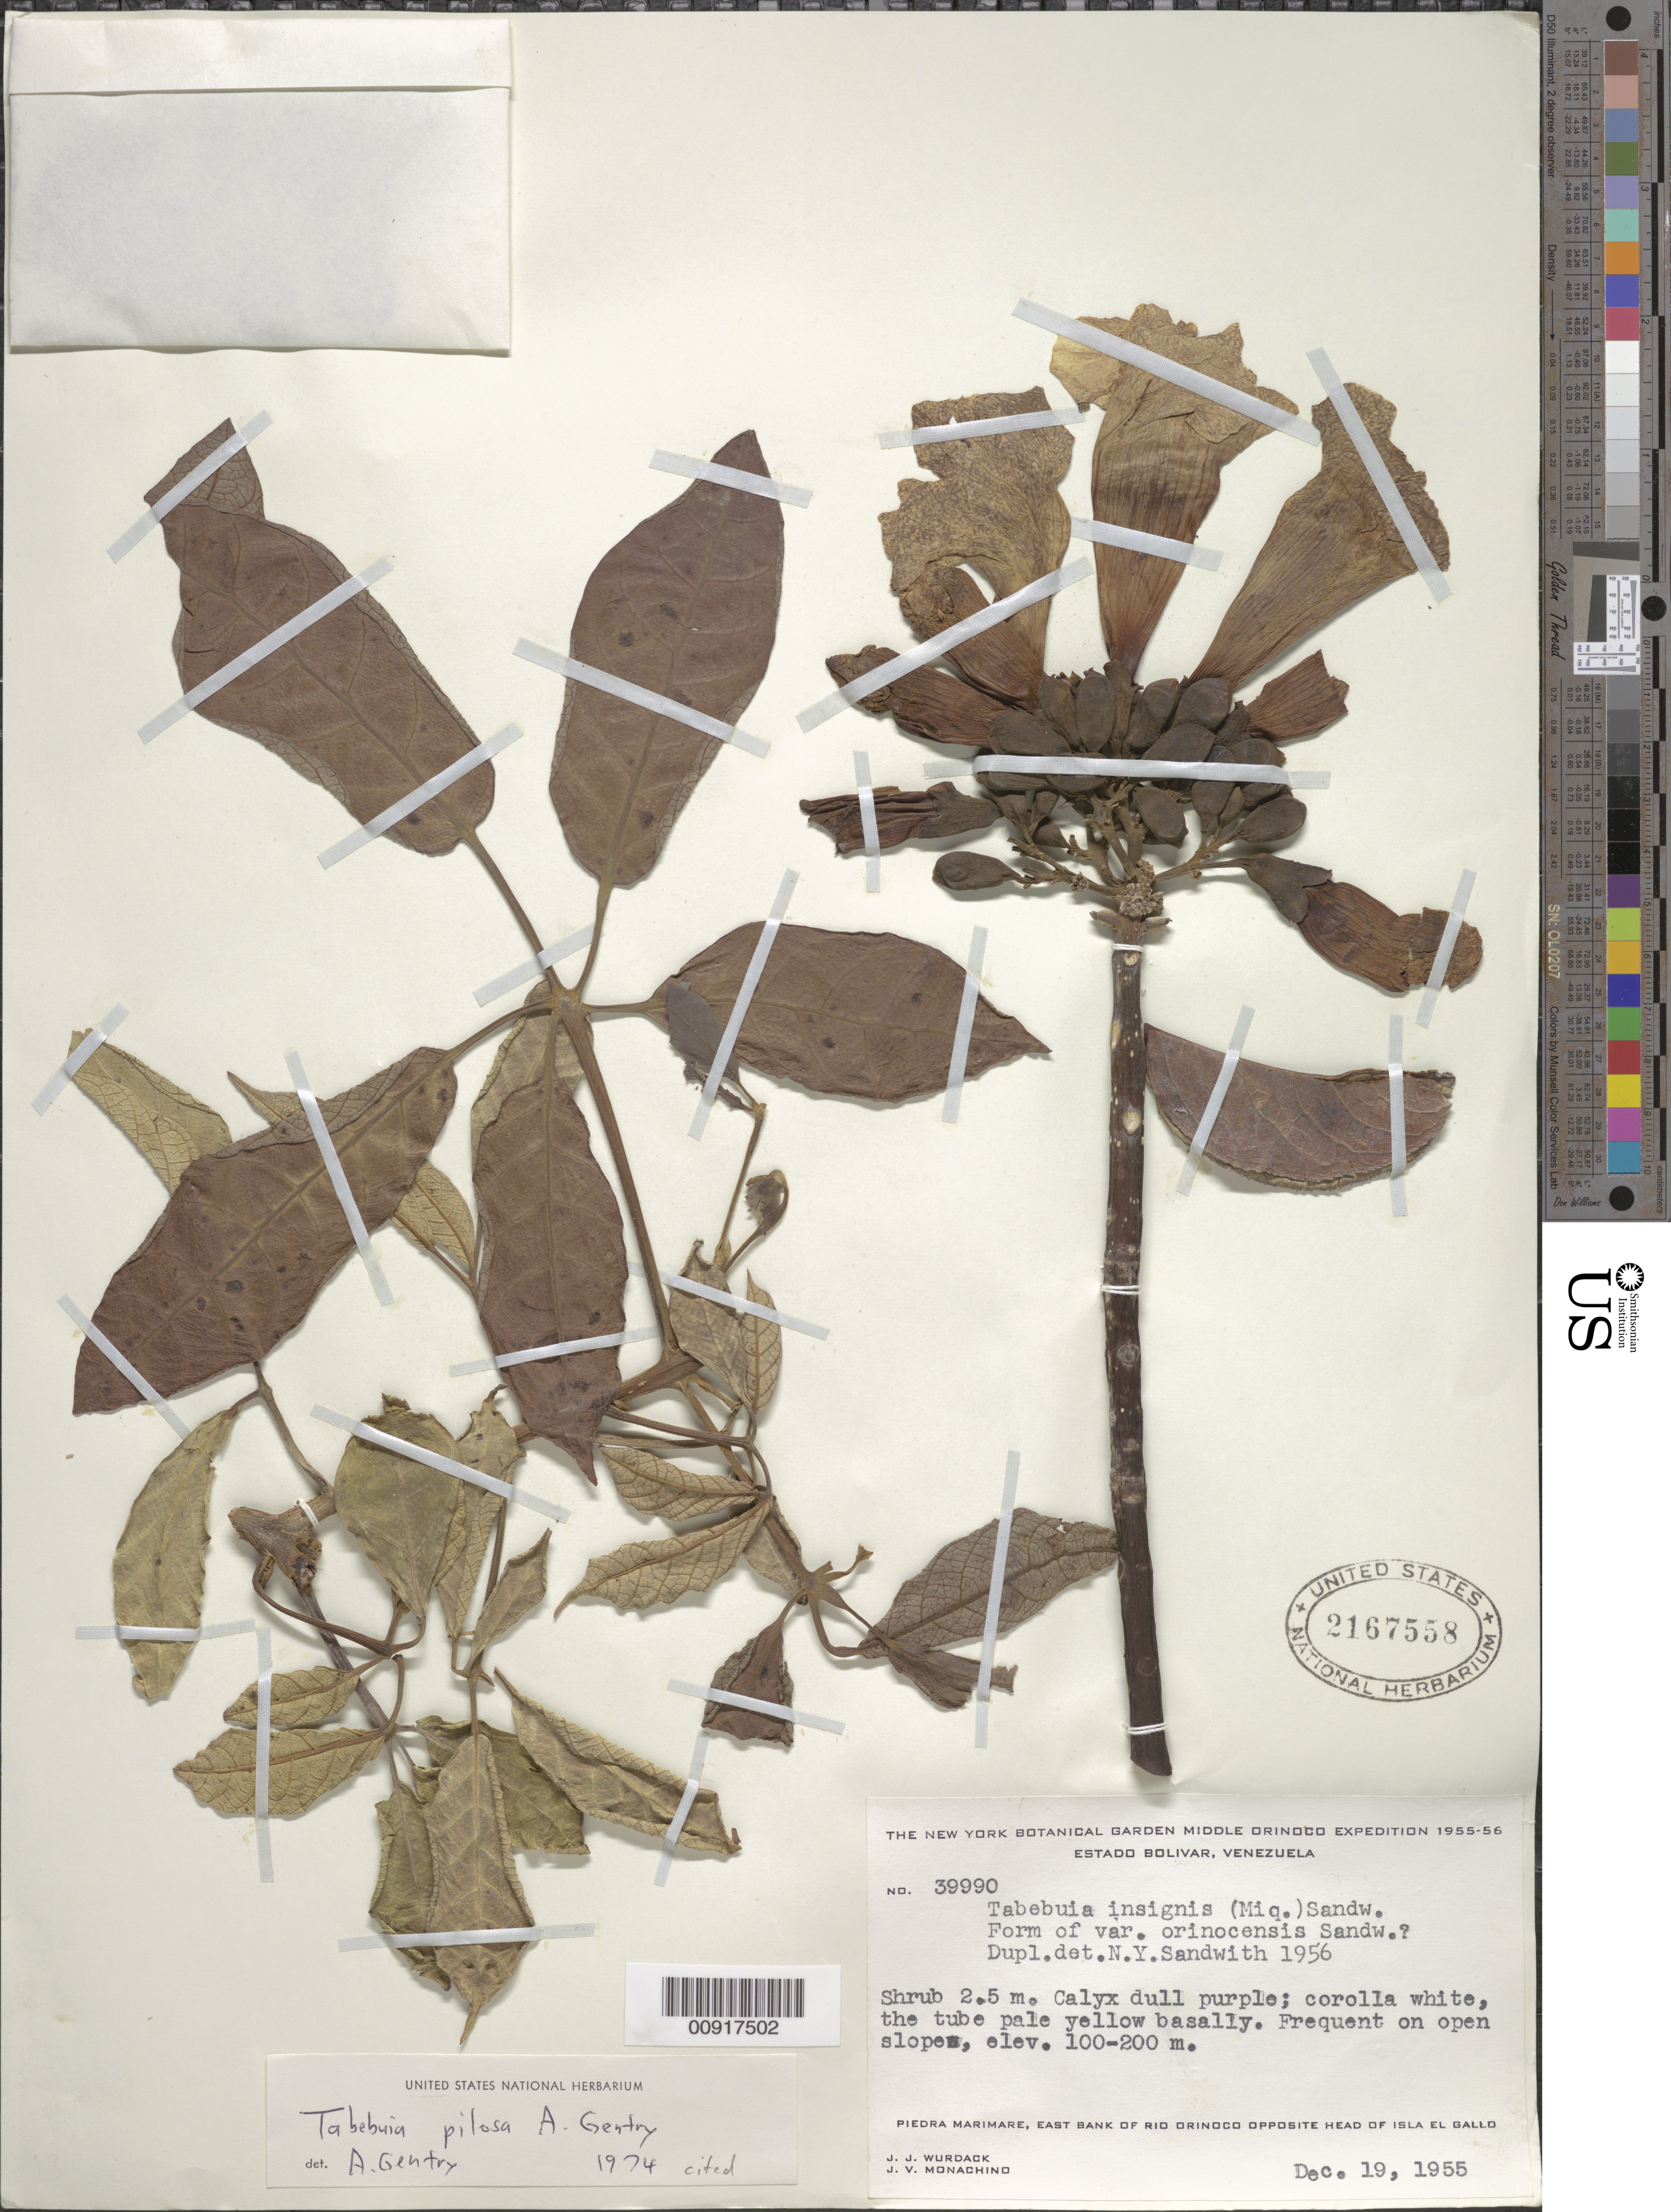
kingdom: Plantae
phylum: Tracheophyta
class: Magnoliopsida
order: Lamiales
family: Bignoniaceae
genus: Tabebuia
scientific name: Tabebuia pilosa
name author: A.H. Gentry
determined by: Gentry, A. H.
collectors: J. J. Wurdack & J. V. Monachino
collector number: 39990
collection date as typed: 19-Dec-55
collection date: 1955-12-19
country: Venezuela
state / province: Bolívar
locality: Piedra Marimare, E bank of Río Orinoco, opposite head of Isla el Gallo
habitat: Open slopes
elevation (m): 150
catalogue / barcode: US 2167558